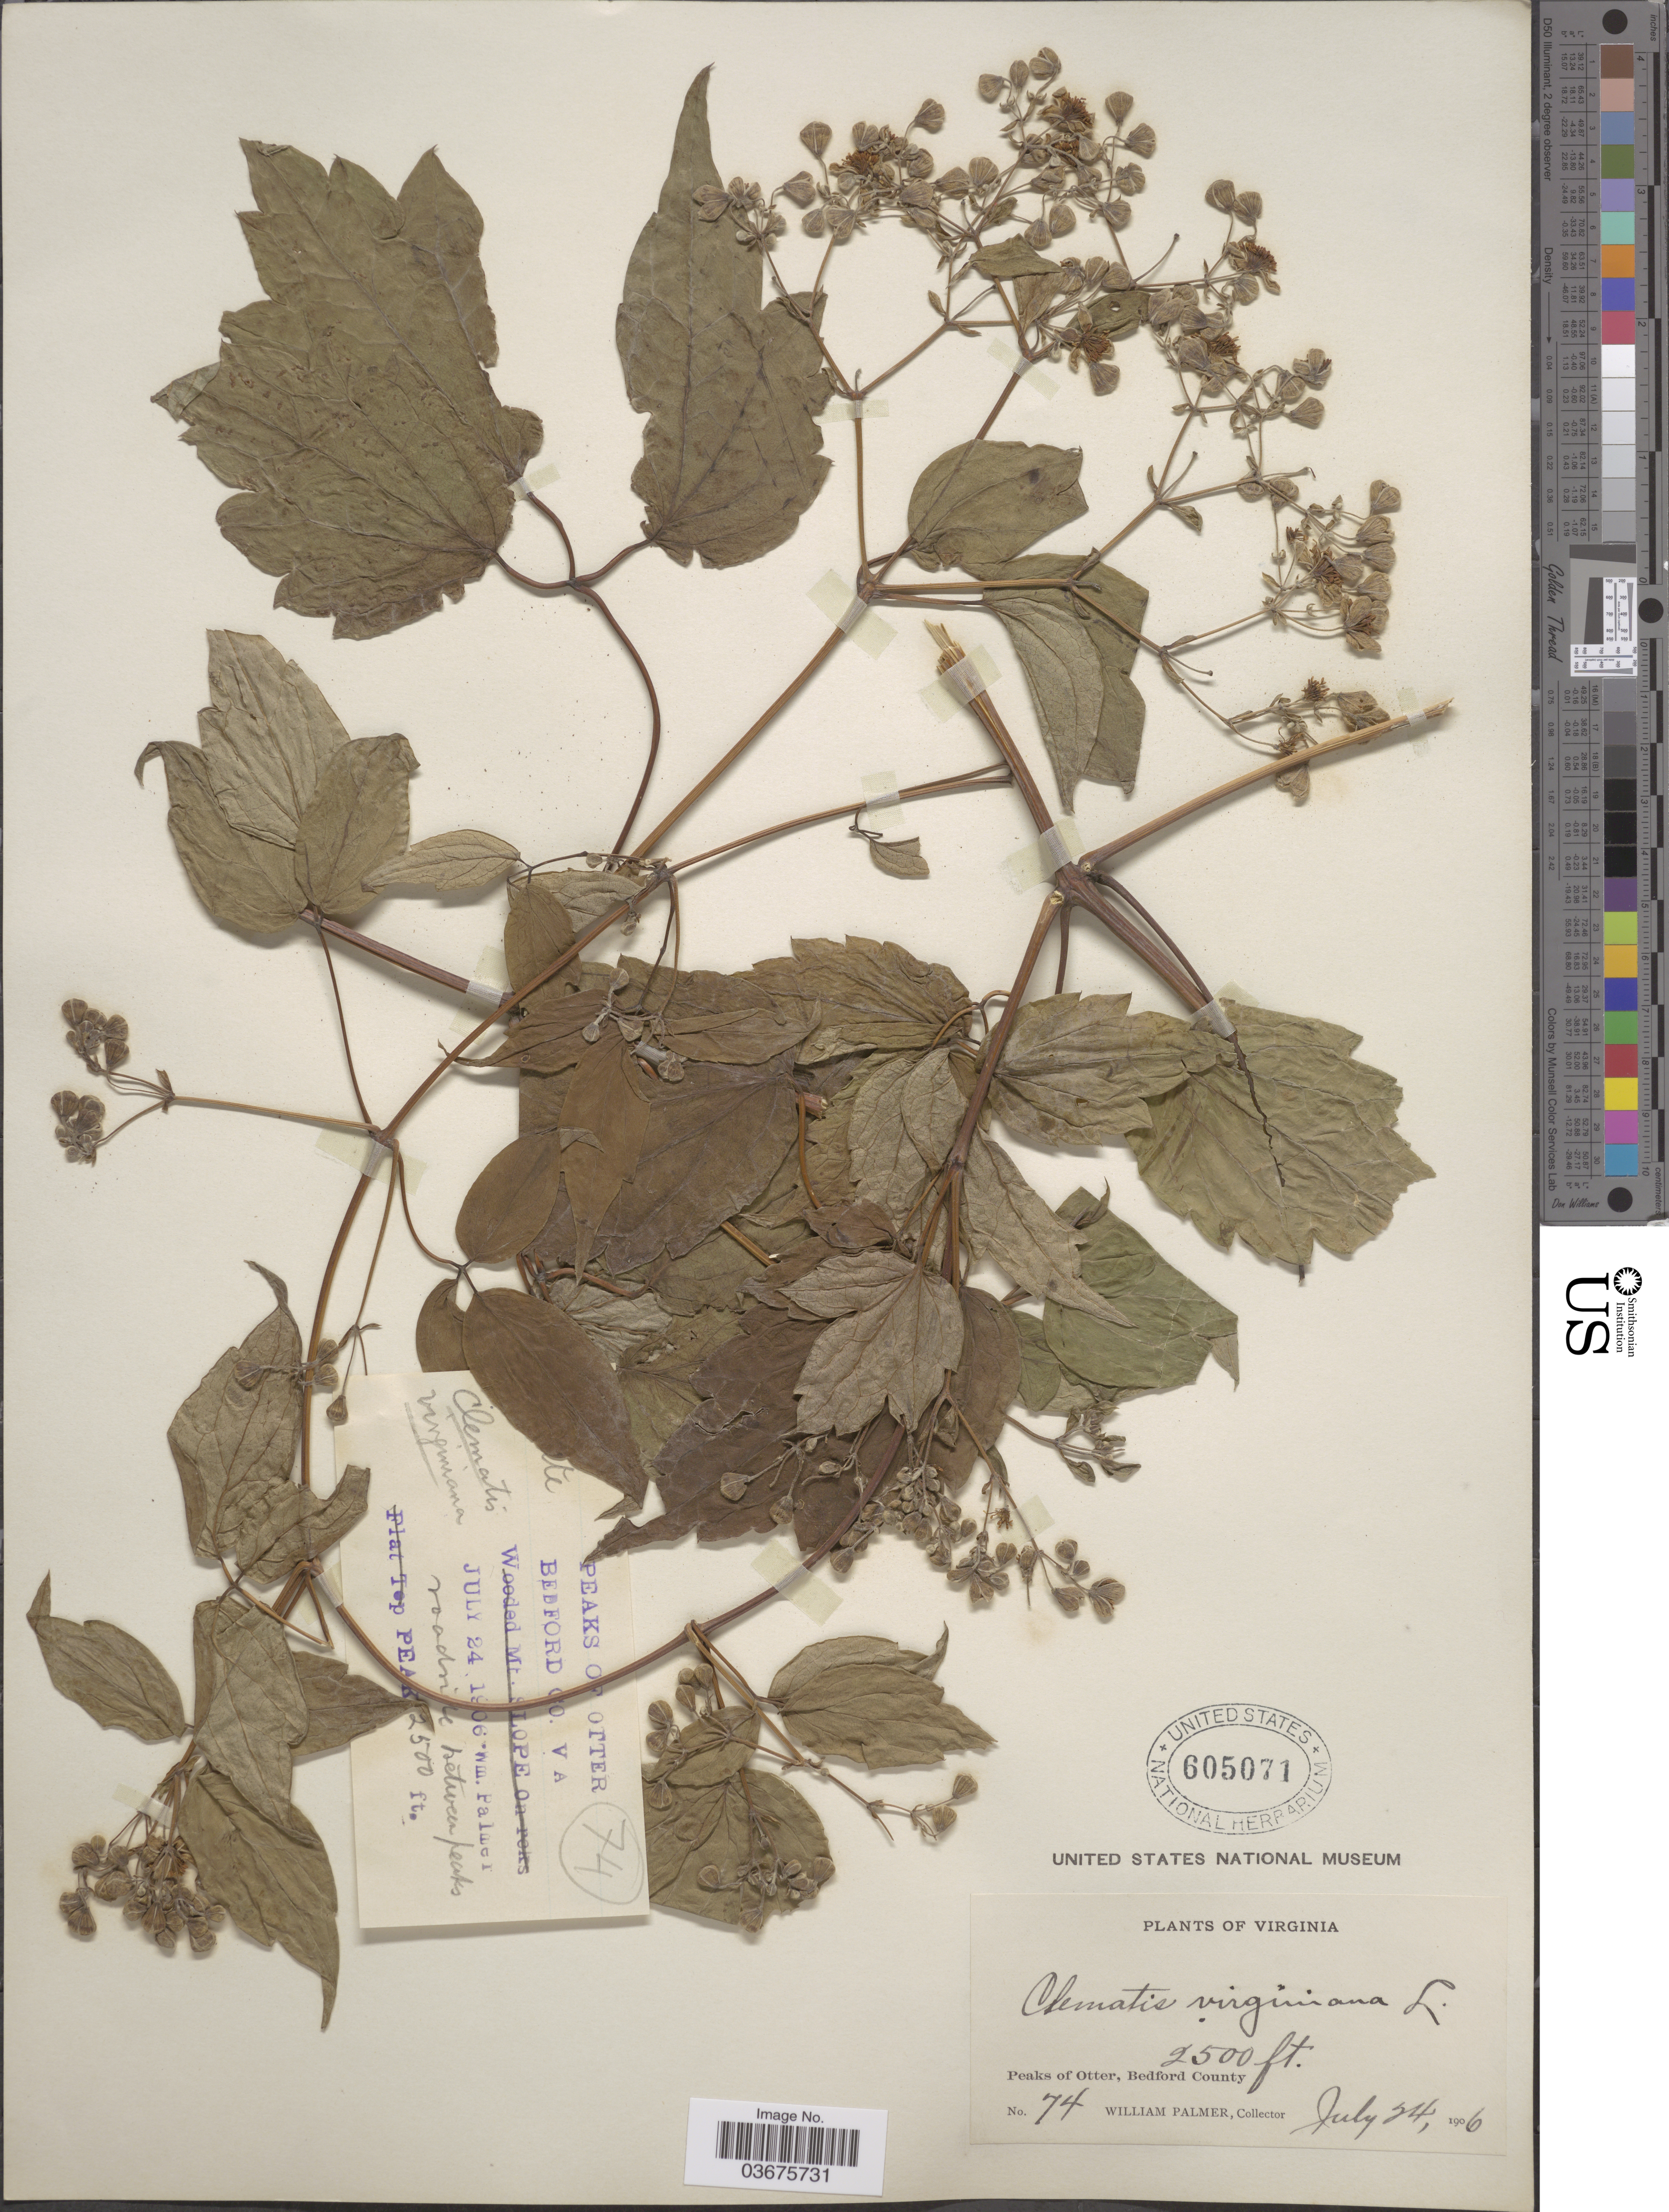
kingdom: Plantae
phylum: Tracheophyta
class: Magnoliopsida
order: Ranunculales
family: Ranunculaceae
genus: Clematis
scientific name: Clematis virginiana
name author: L.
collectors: W. Palmer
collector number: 74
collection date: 1906-07-24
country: United States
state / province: Virginia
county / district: Bedford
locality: Peaks of Otter, Bedford County.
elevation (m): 762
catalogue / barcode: US 605071